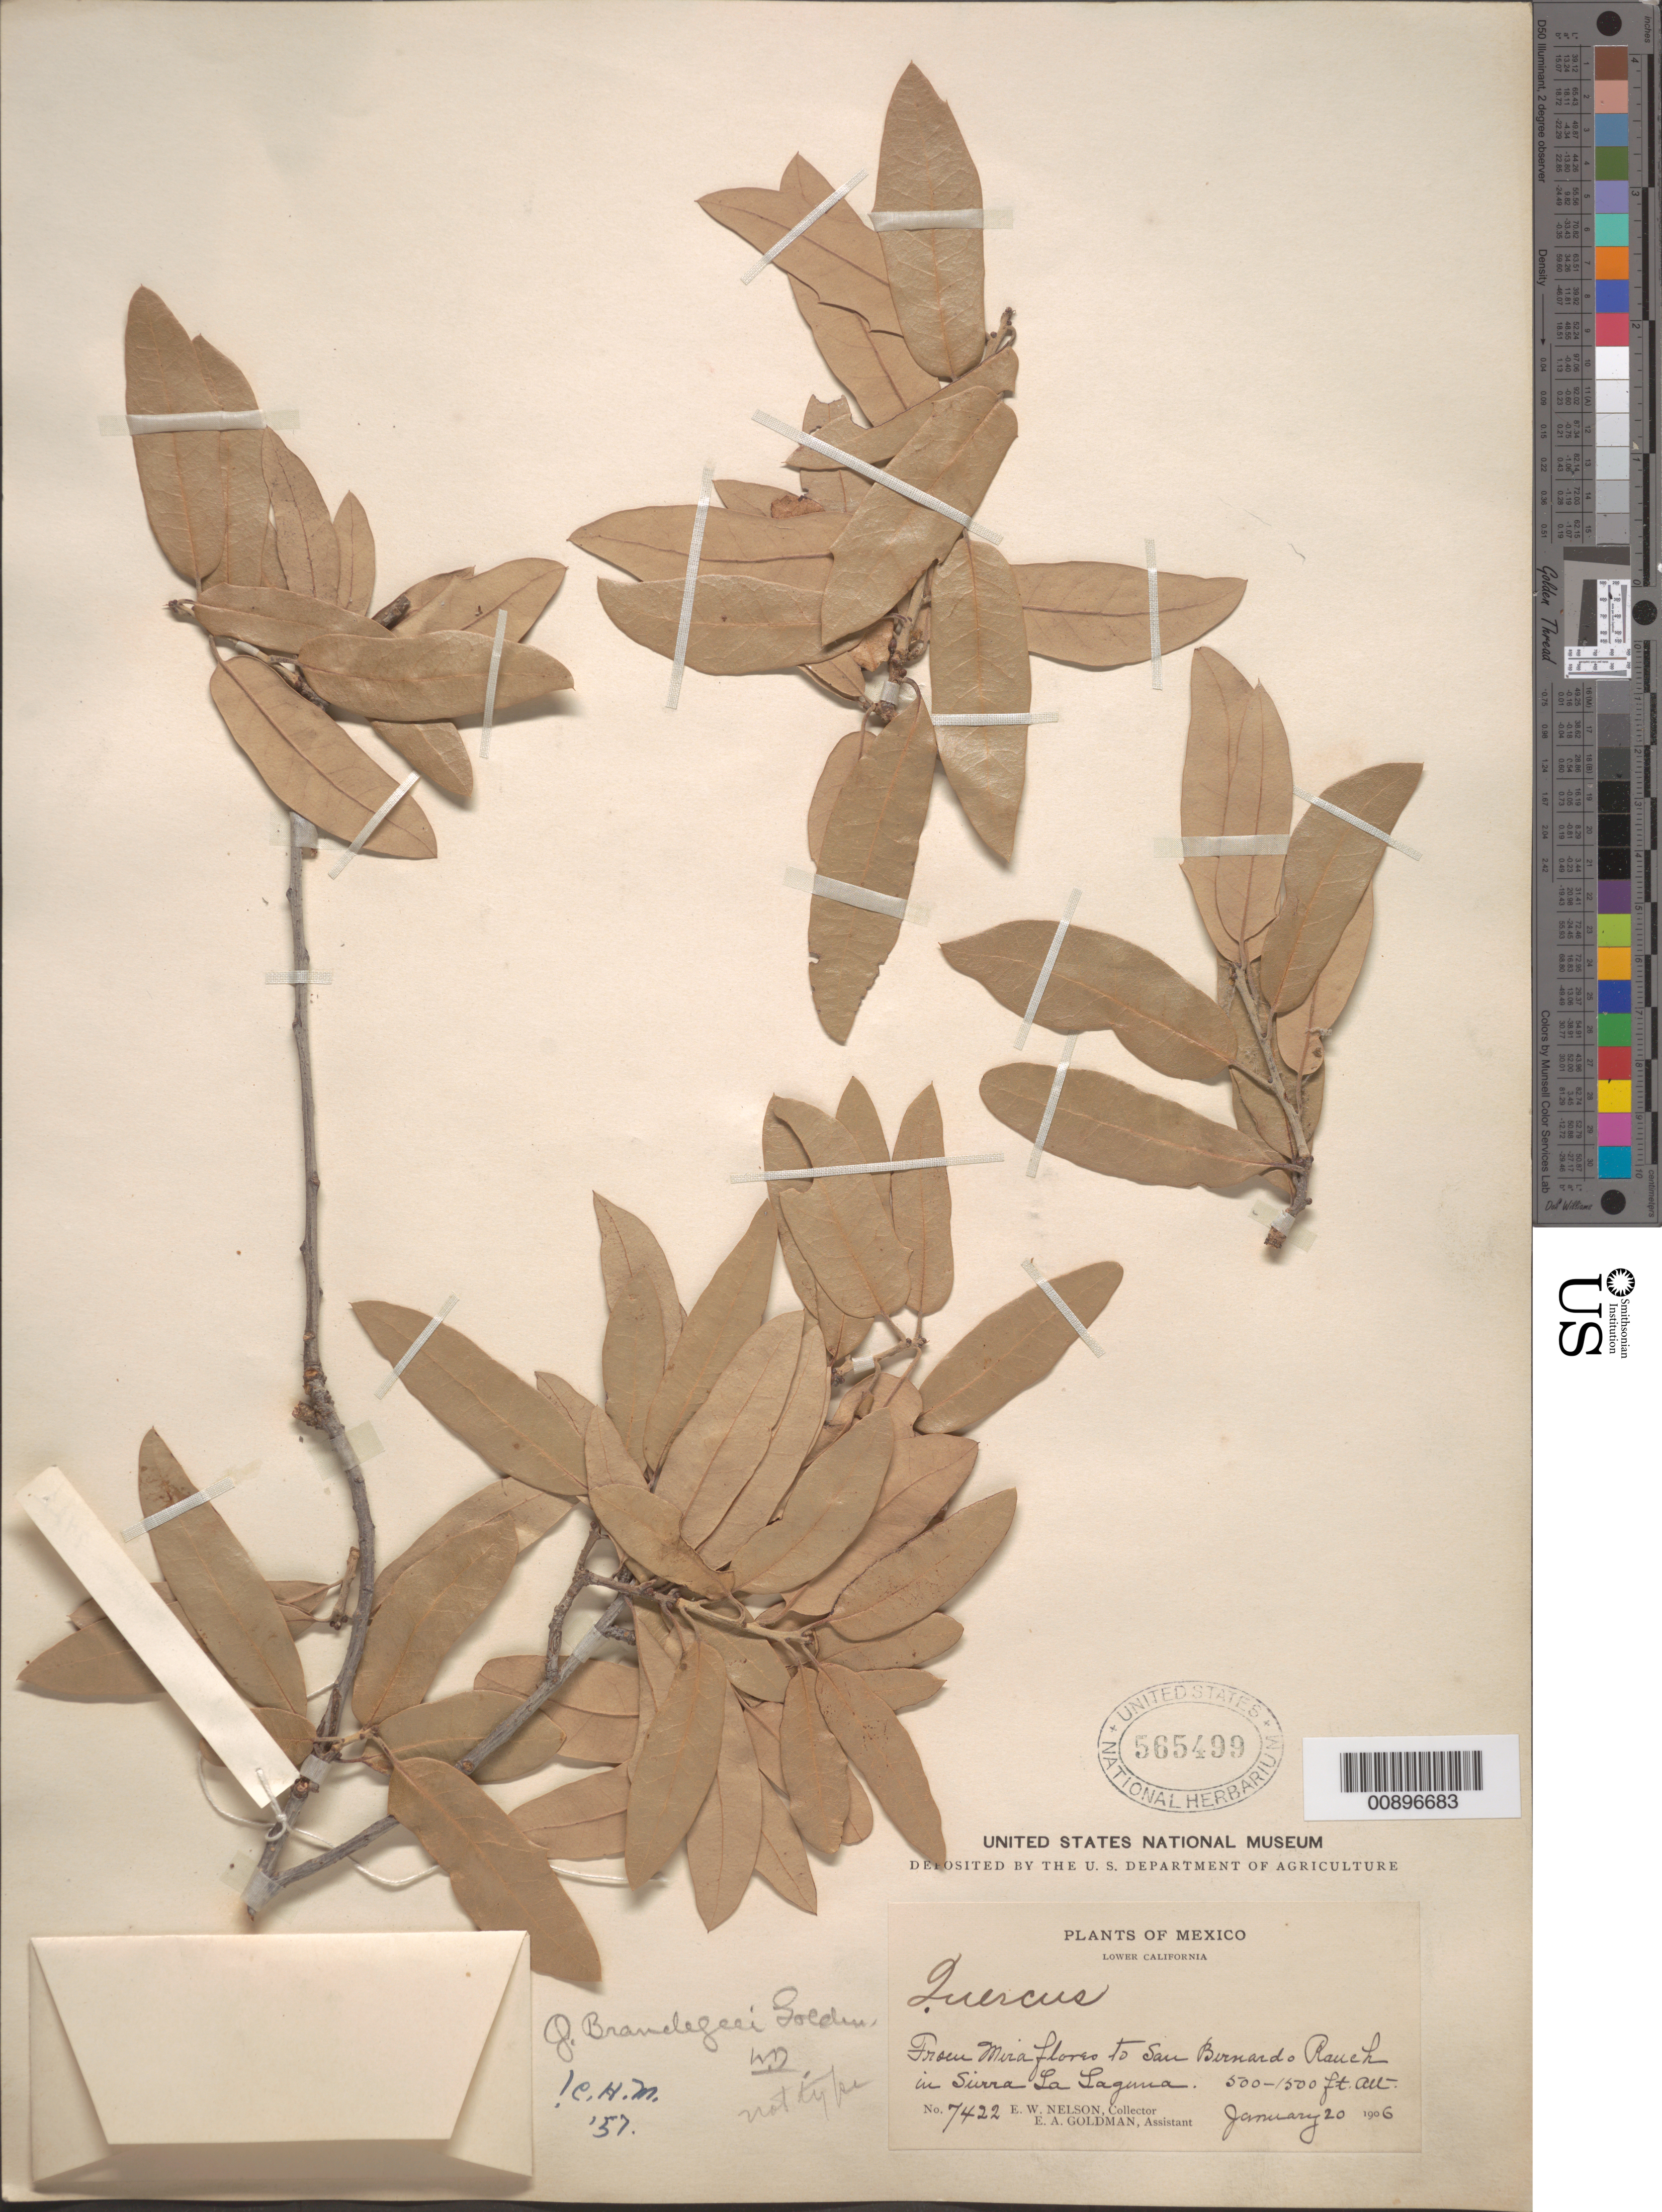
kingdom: Plantae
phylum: Tracheophyta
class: Magnoliopsida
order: Fagales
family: Fagaceae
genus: Quercus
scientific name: Quercus brandegeei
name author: Goldman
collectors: E. W. Nelson & E. A. Goldman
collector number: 7422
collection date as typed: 20 Jan 1906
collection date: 1906-01-20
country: Mexico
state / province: Baja California Sur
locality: From Miraflores to San Bernardo Ranch in Sierra La Laguna. Lower California.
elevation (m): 152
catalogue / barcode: US 565499